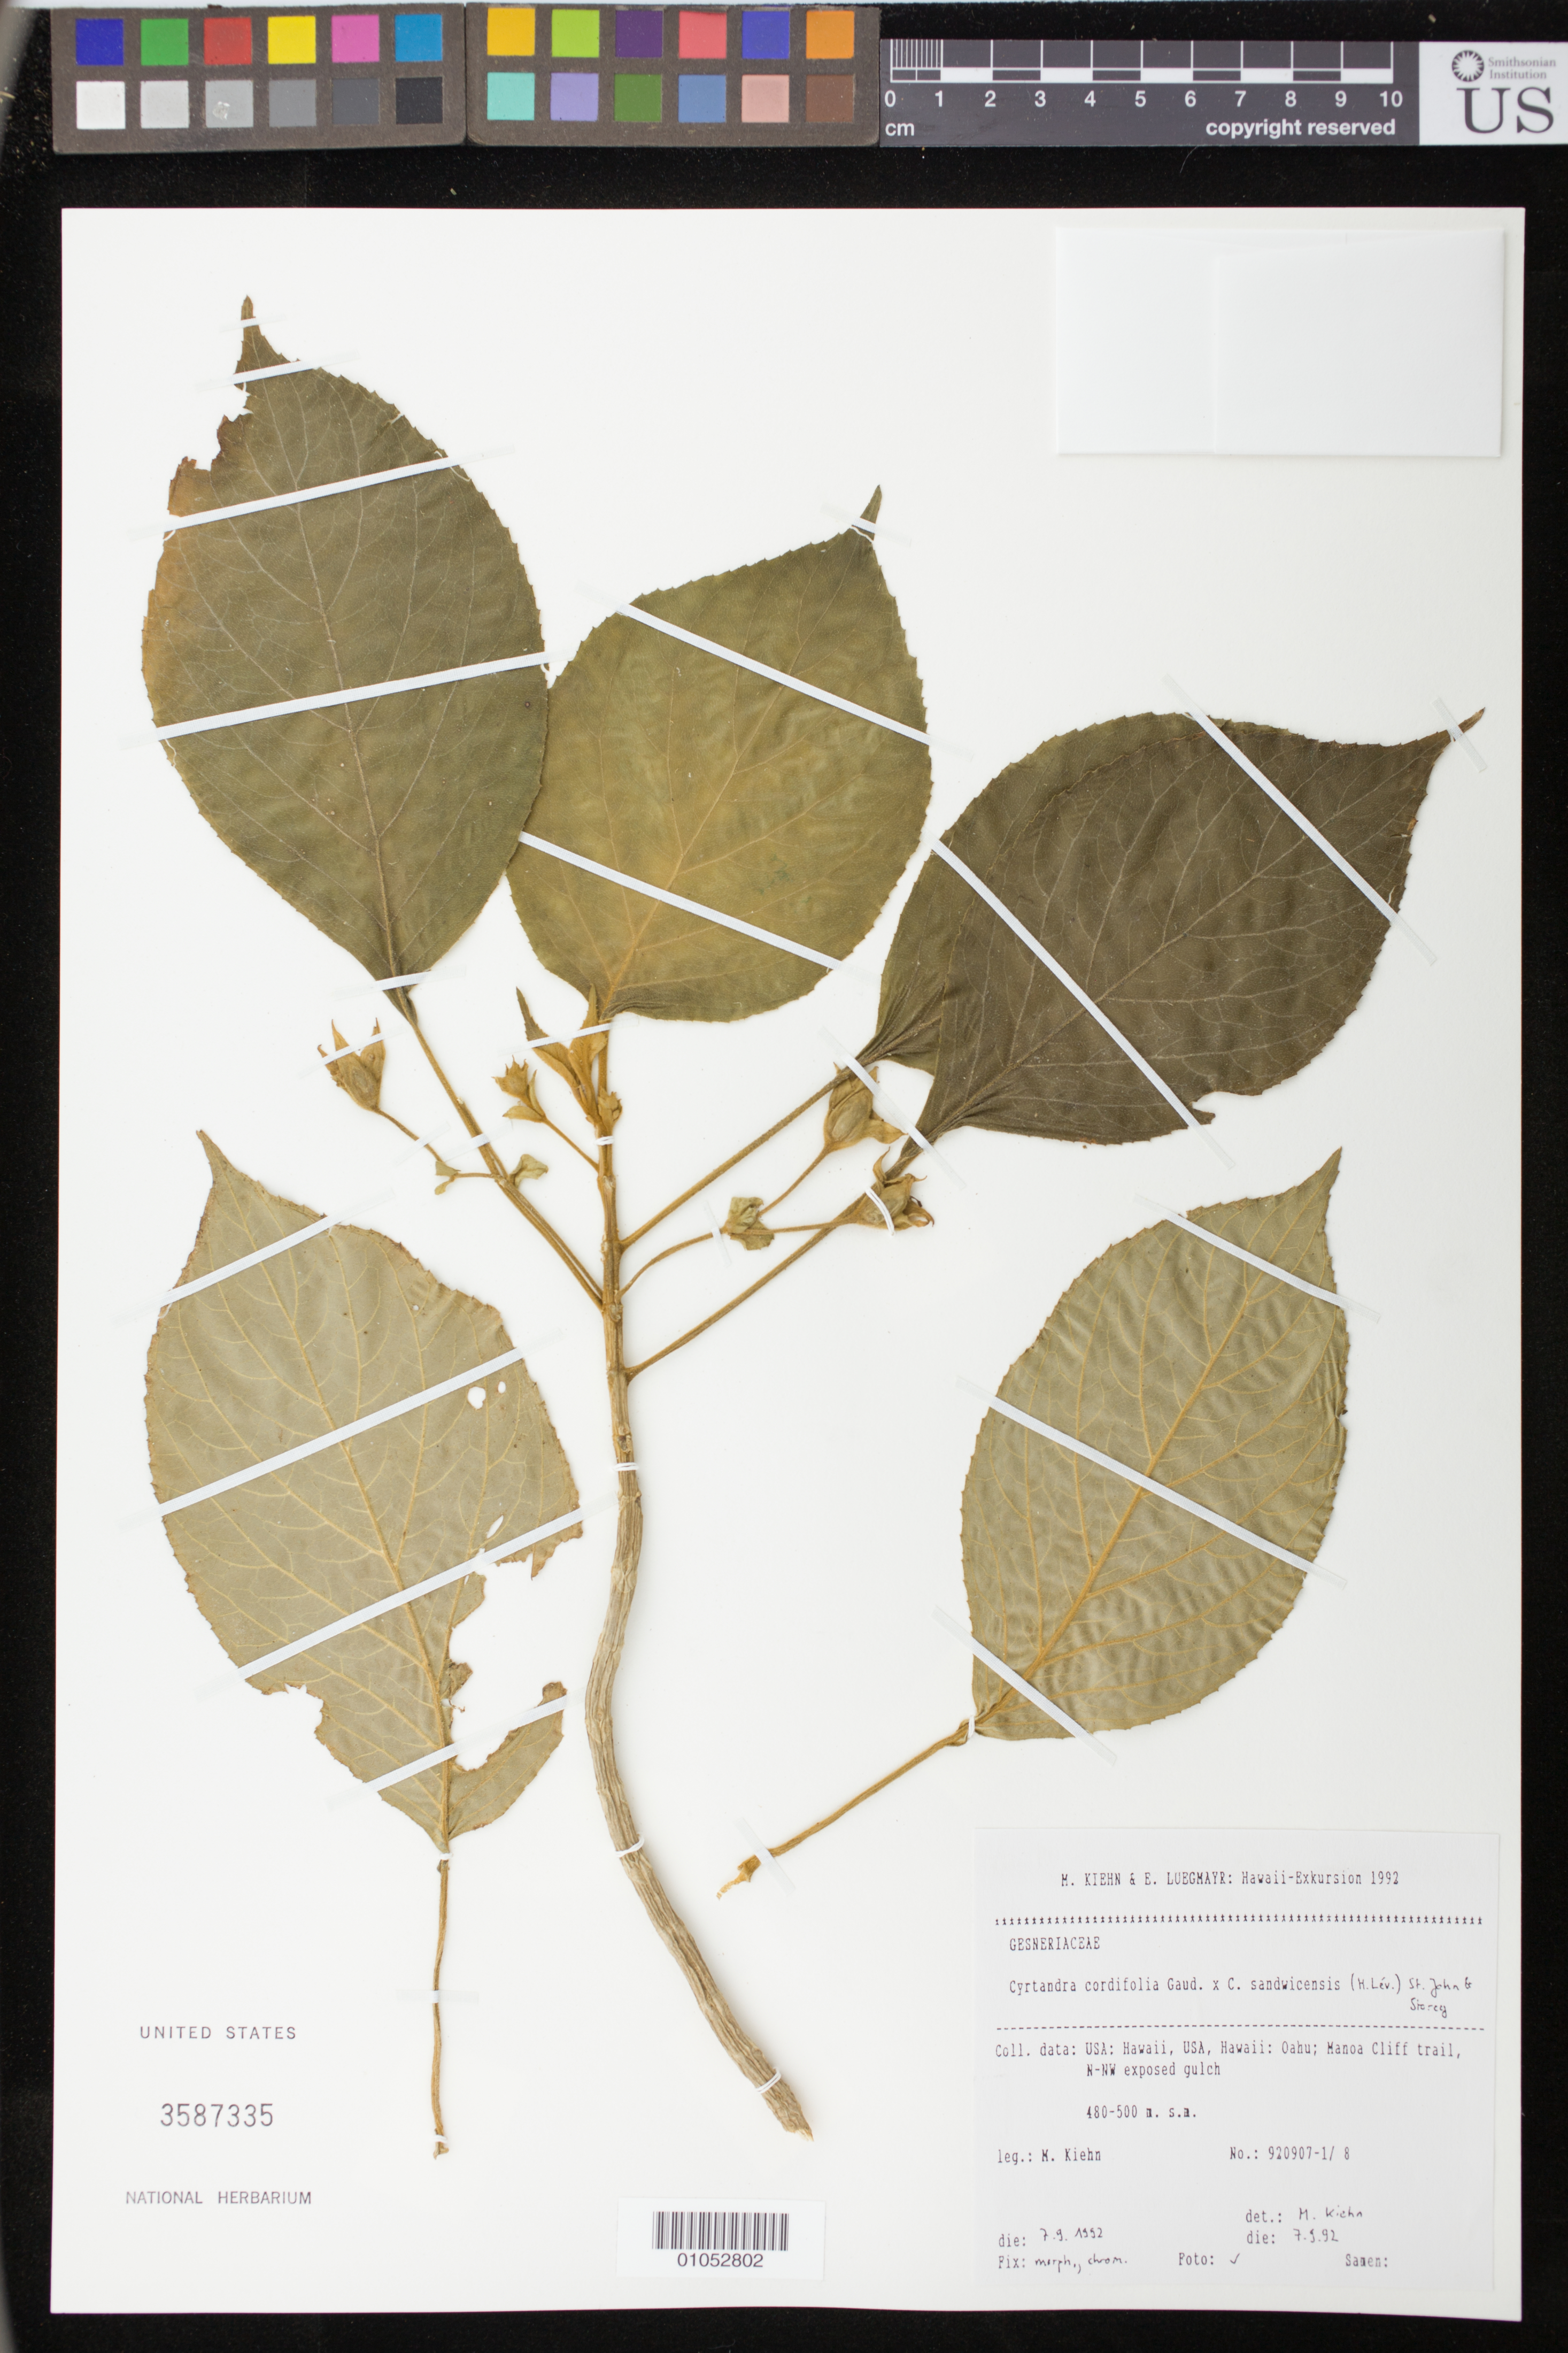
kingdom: Plantae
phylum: Tracheophyta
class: Magnoliopsida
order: Lamiales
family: Gesneriaceae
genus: Cyrtandra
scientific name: Cyrtandra cordifolia x C. sandwicensis (H. Lév.) H. St. John & Storey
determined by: Kiehn, M.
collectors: M. Kiehn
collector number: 920907-1/8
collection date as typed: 7 Sep 1992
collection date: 1992-09-07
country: United States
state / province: Hawaii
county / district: Honolulu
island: Oahu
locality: Manoa Cliff trail, N-NW exposed gulch.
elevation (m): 480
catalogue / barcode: US 3587335